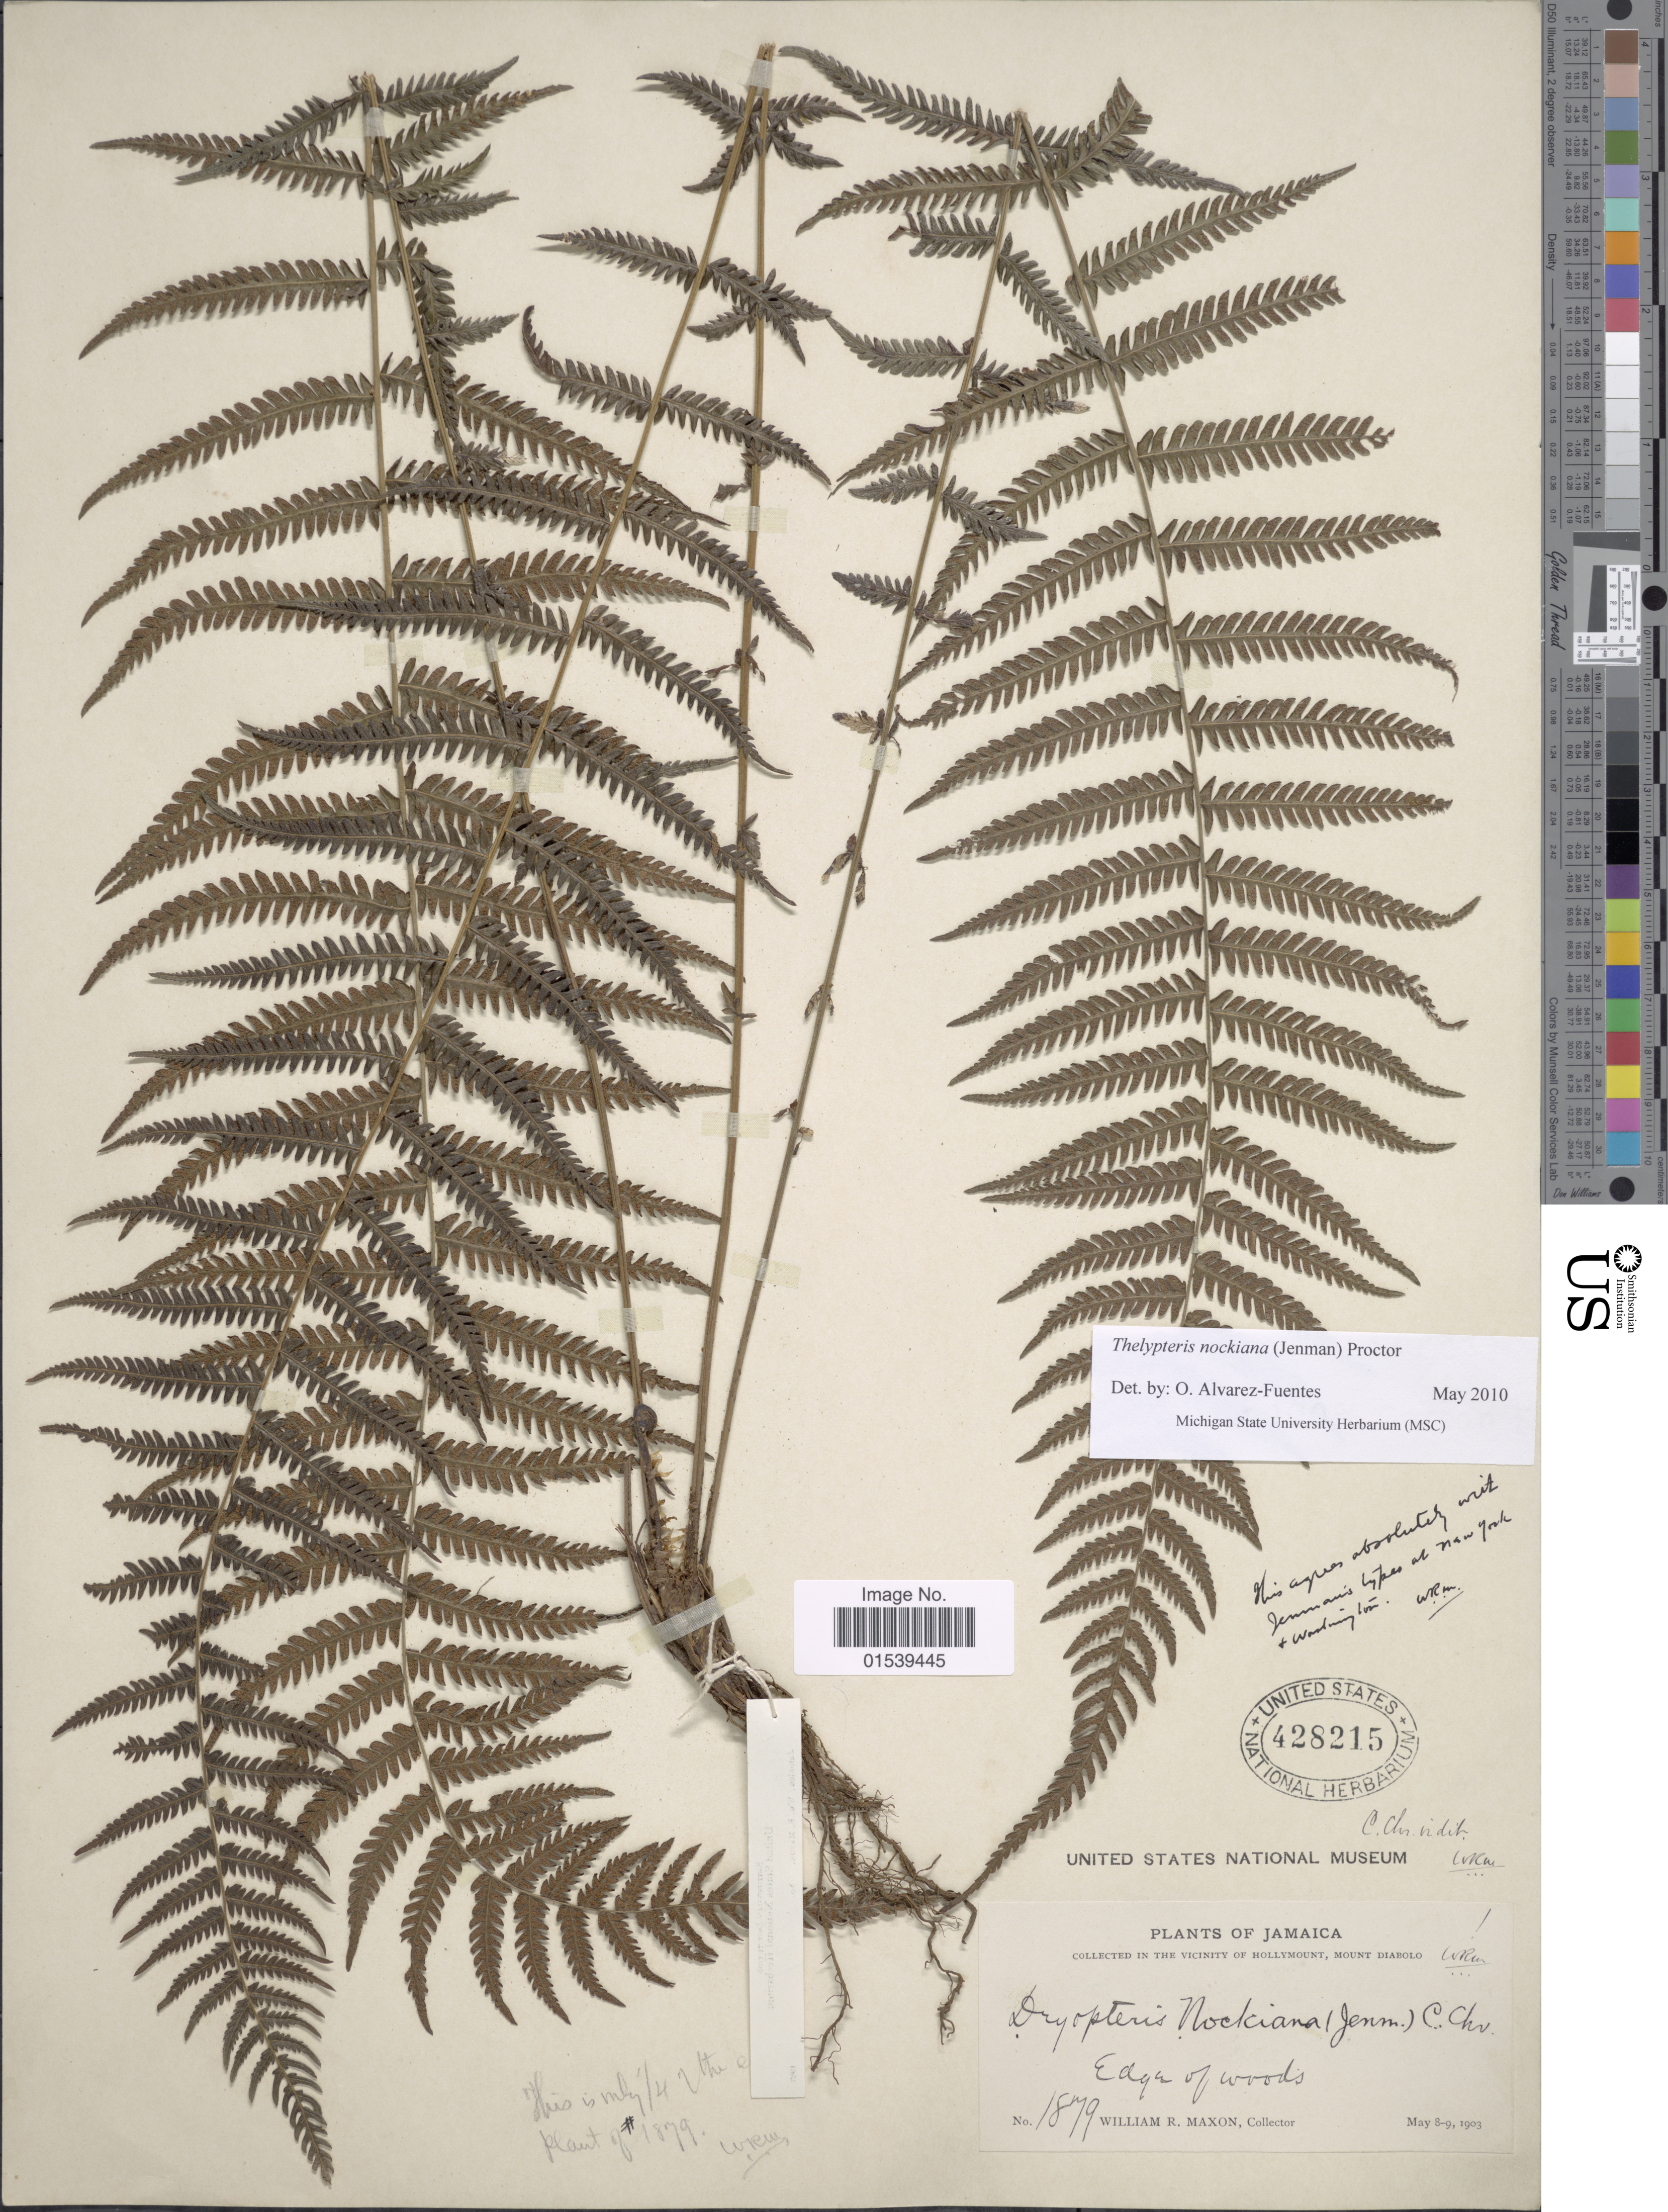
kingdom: Plantae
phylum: Tracheophyta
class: Polypodiopsida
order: Polypodiales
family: Thelypteridaceae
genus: Amauropelta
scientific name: Amauropelta nockiana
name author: (Jenman) Pic. Serm.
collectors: W. R. Maxon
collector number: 1879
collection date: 1903-05-08/1903-05-09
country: Jamaica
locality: Vicinity of Hollymount, Mount Diablo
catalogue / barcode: US 428215